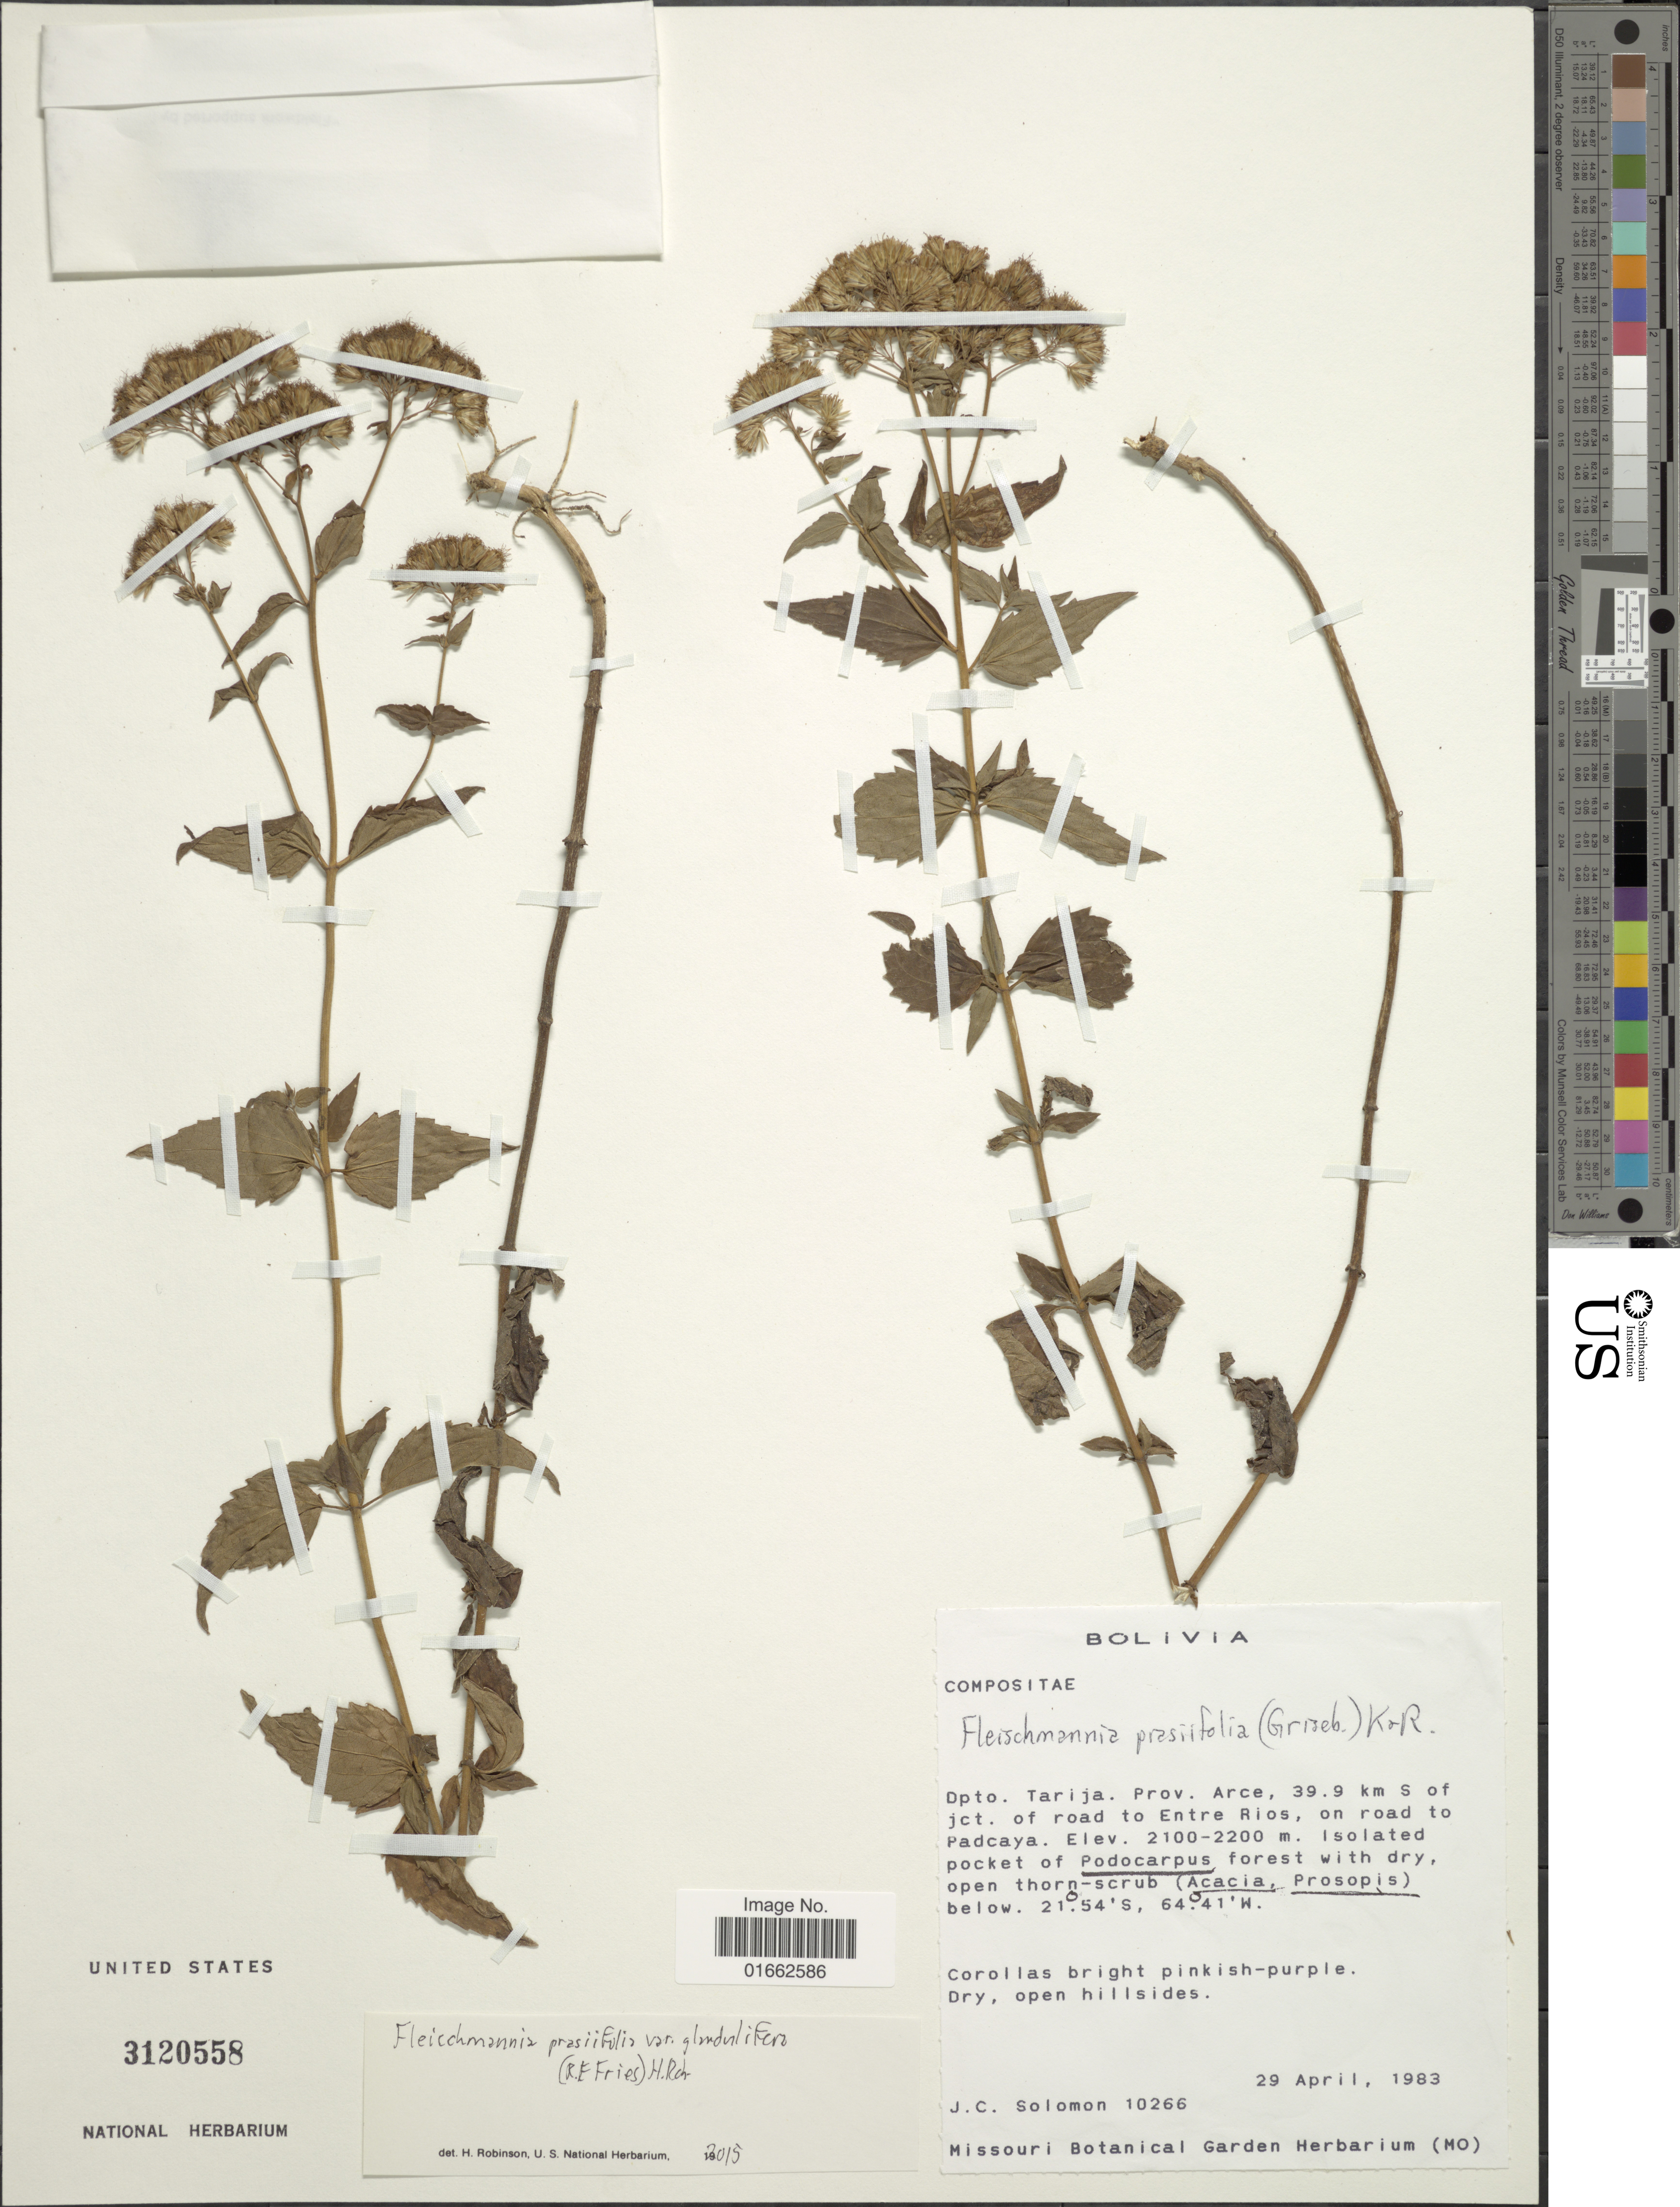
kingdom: Plantae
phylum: Tracheophyta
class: Magnoliopsida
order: Asterales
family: Asteraceae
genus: Fleischmannia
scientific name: Fleischmannia prasiifolia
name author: (Griseb.) R.M. King & H. Rob.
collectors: J. C. Solomon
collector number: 10266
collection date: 1983-04-29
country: Bolivia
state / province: Tarija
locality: Prov. Arce, 39.9 km S of jct. of road to Entre Rios, on road to Padcaya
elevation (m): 2100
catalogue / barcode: US 3120558